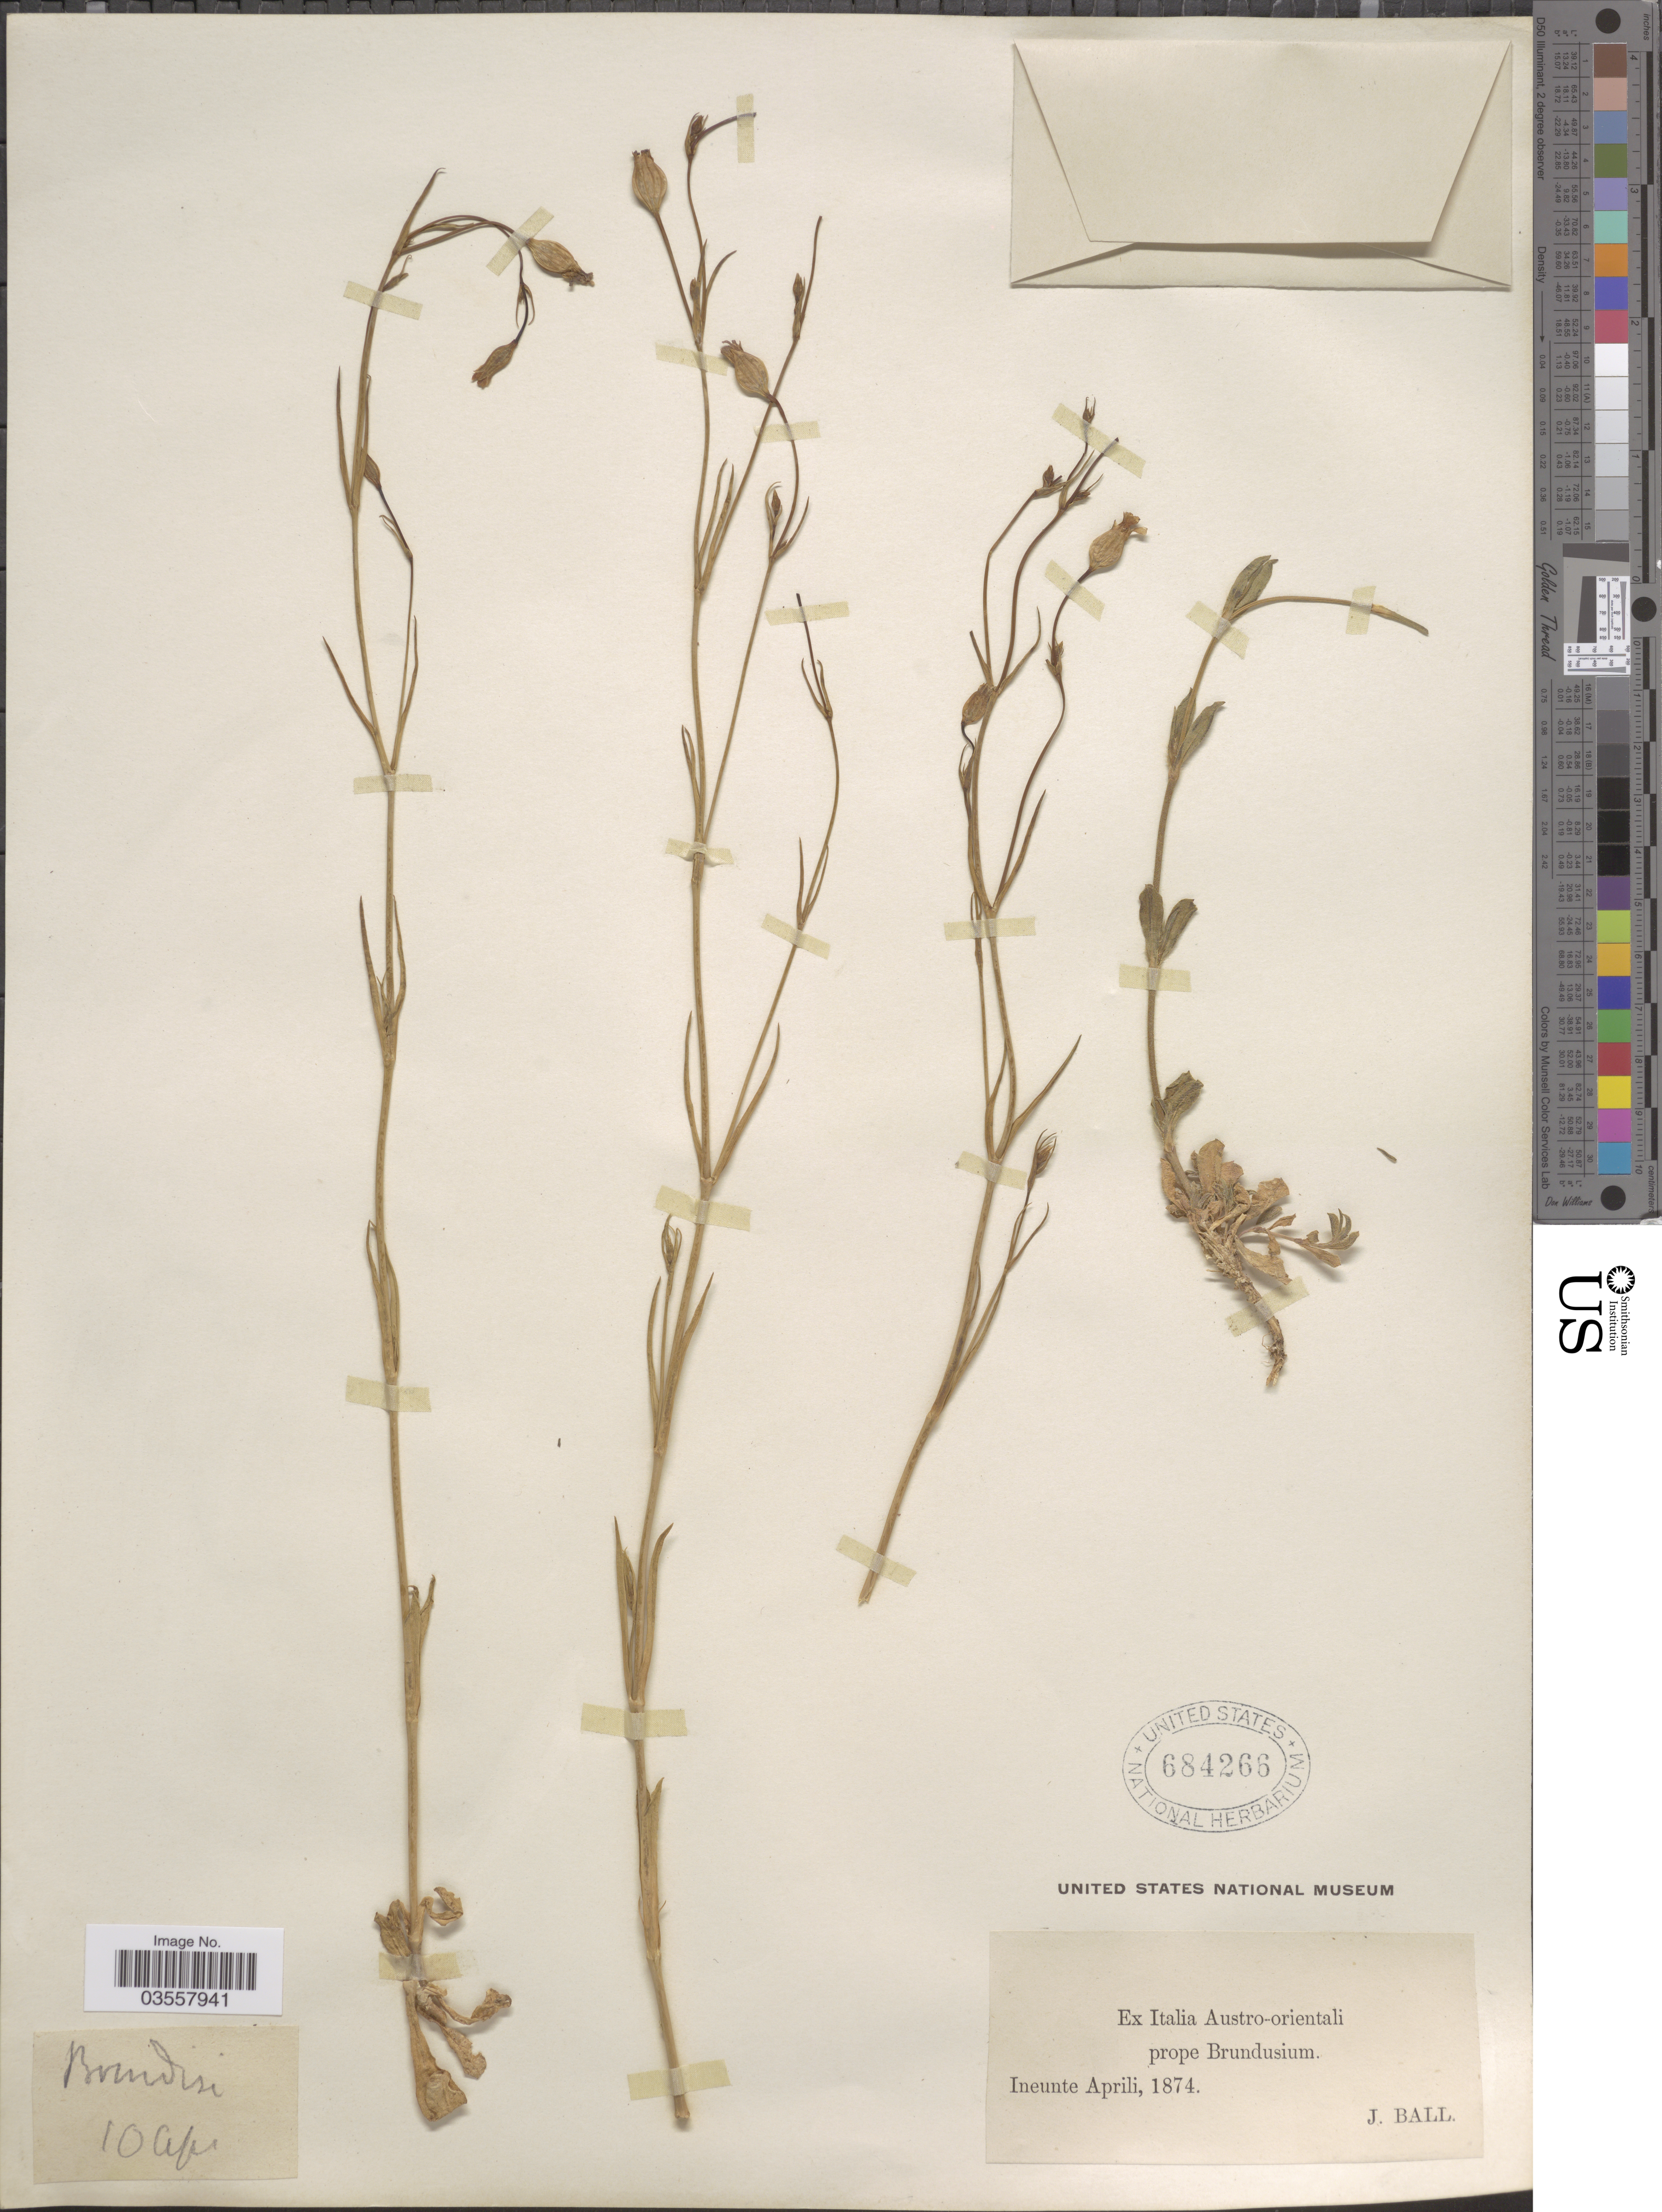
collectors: J. Ball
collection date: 1874-04-10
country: Italy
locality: Ex Italia Austro-orientali prope Brundusium. Brundisi.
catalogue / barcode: US 684266